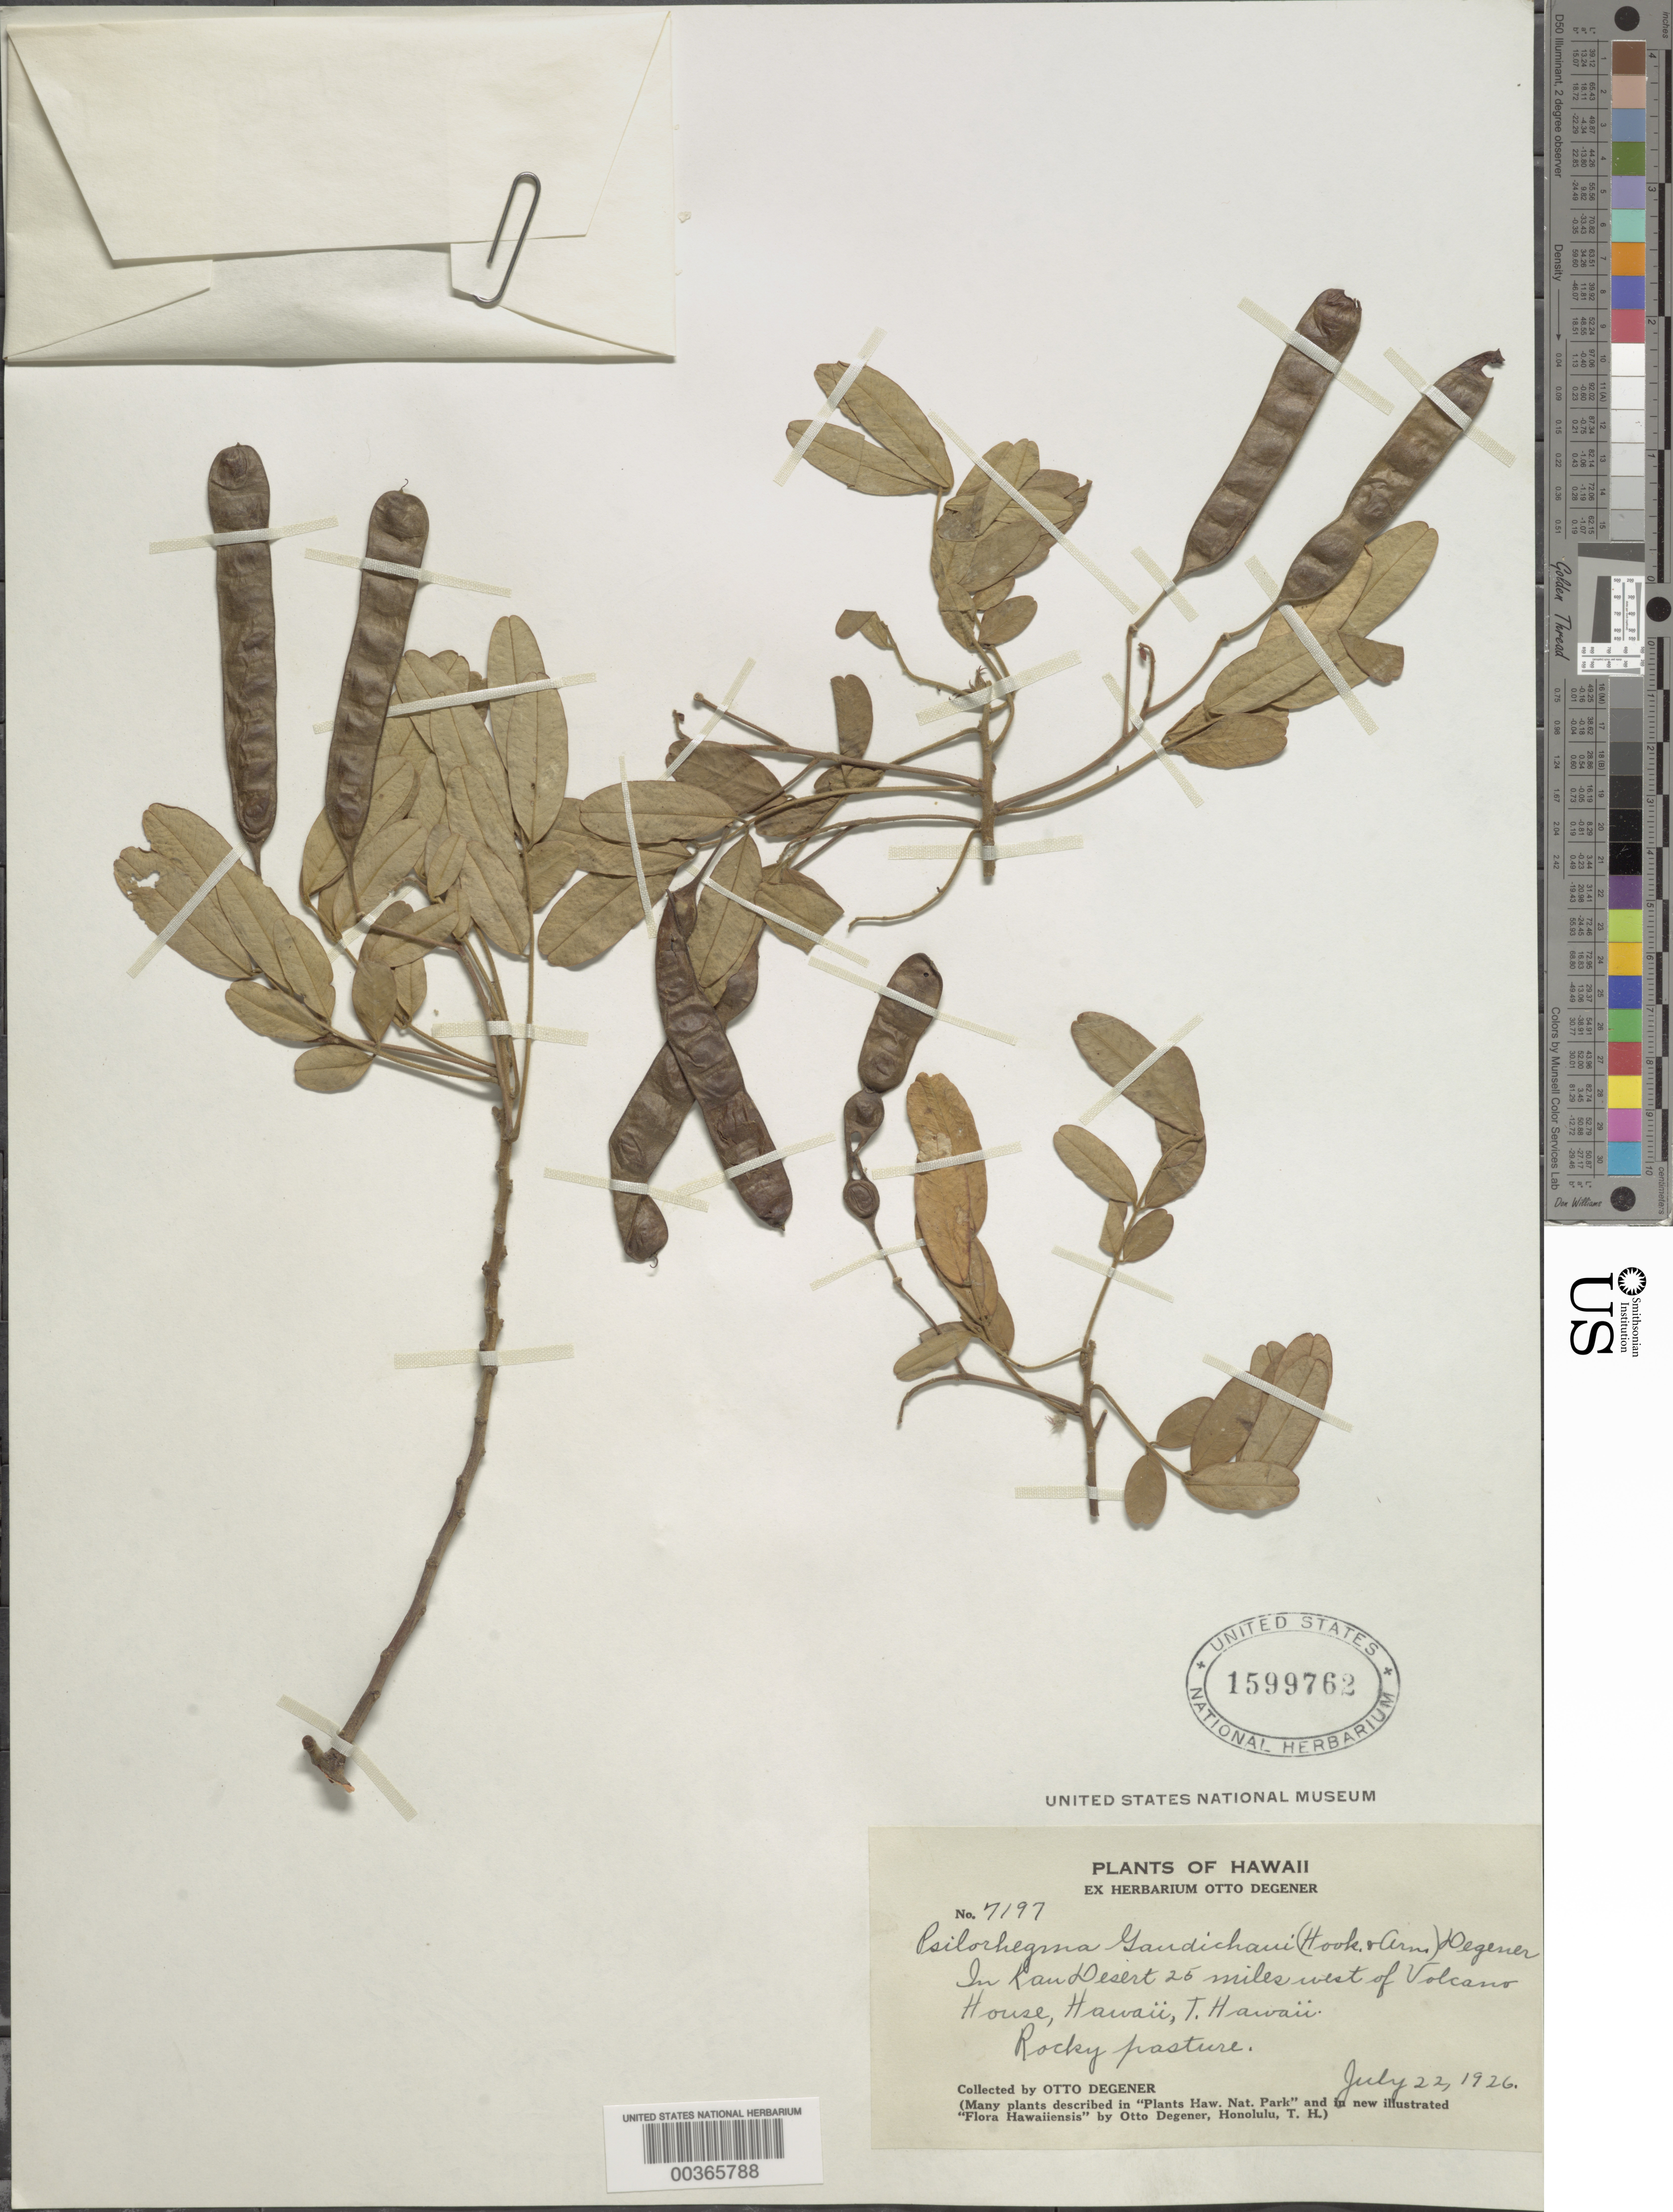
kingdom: Plantae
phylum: Tracheophyta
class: Magnoliopsida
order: Fabales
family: Fabaceae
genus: Senna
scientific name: Senna gaudichaudii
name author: (Hook. & Arn.) H.S. Irwin & Barneby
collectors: O. Degener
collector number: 7197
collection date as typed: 22 Jul 1926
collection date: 1926-07-22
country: United States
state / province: Hawaii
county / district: Hawaii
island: Hawaii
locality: In kau desert 25 mi w of volcano house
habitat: Rocky pasture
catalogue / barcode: US 1599762